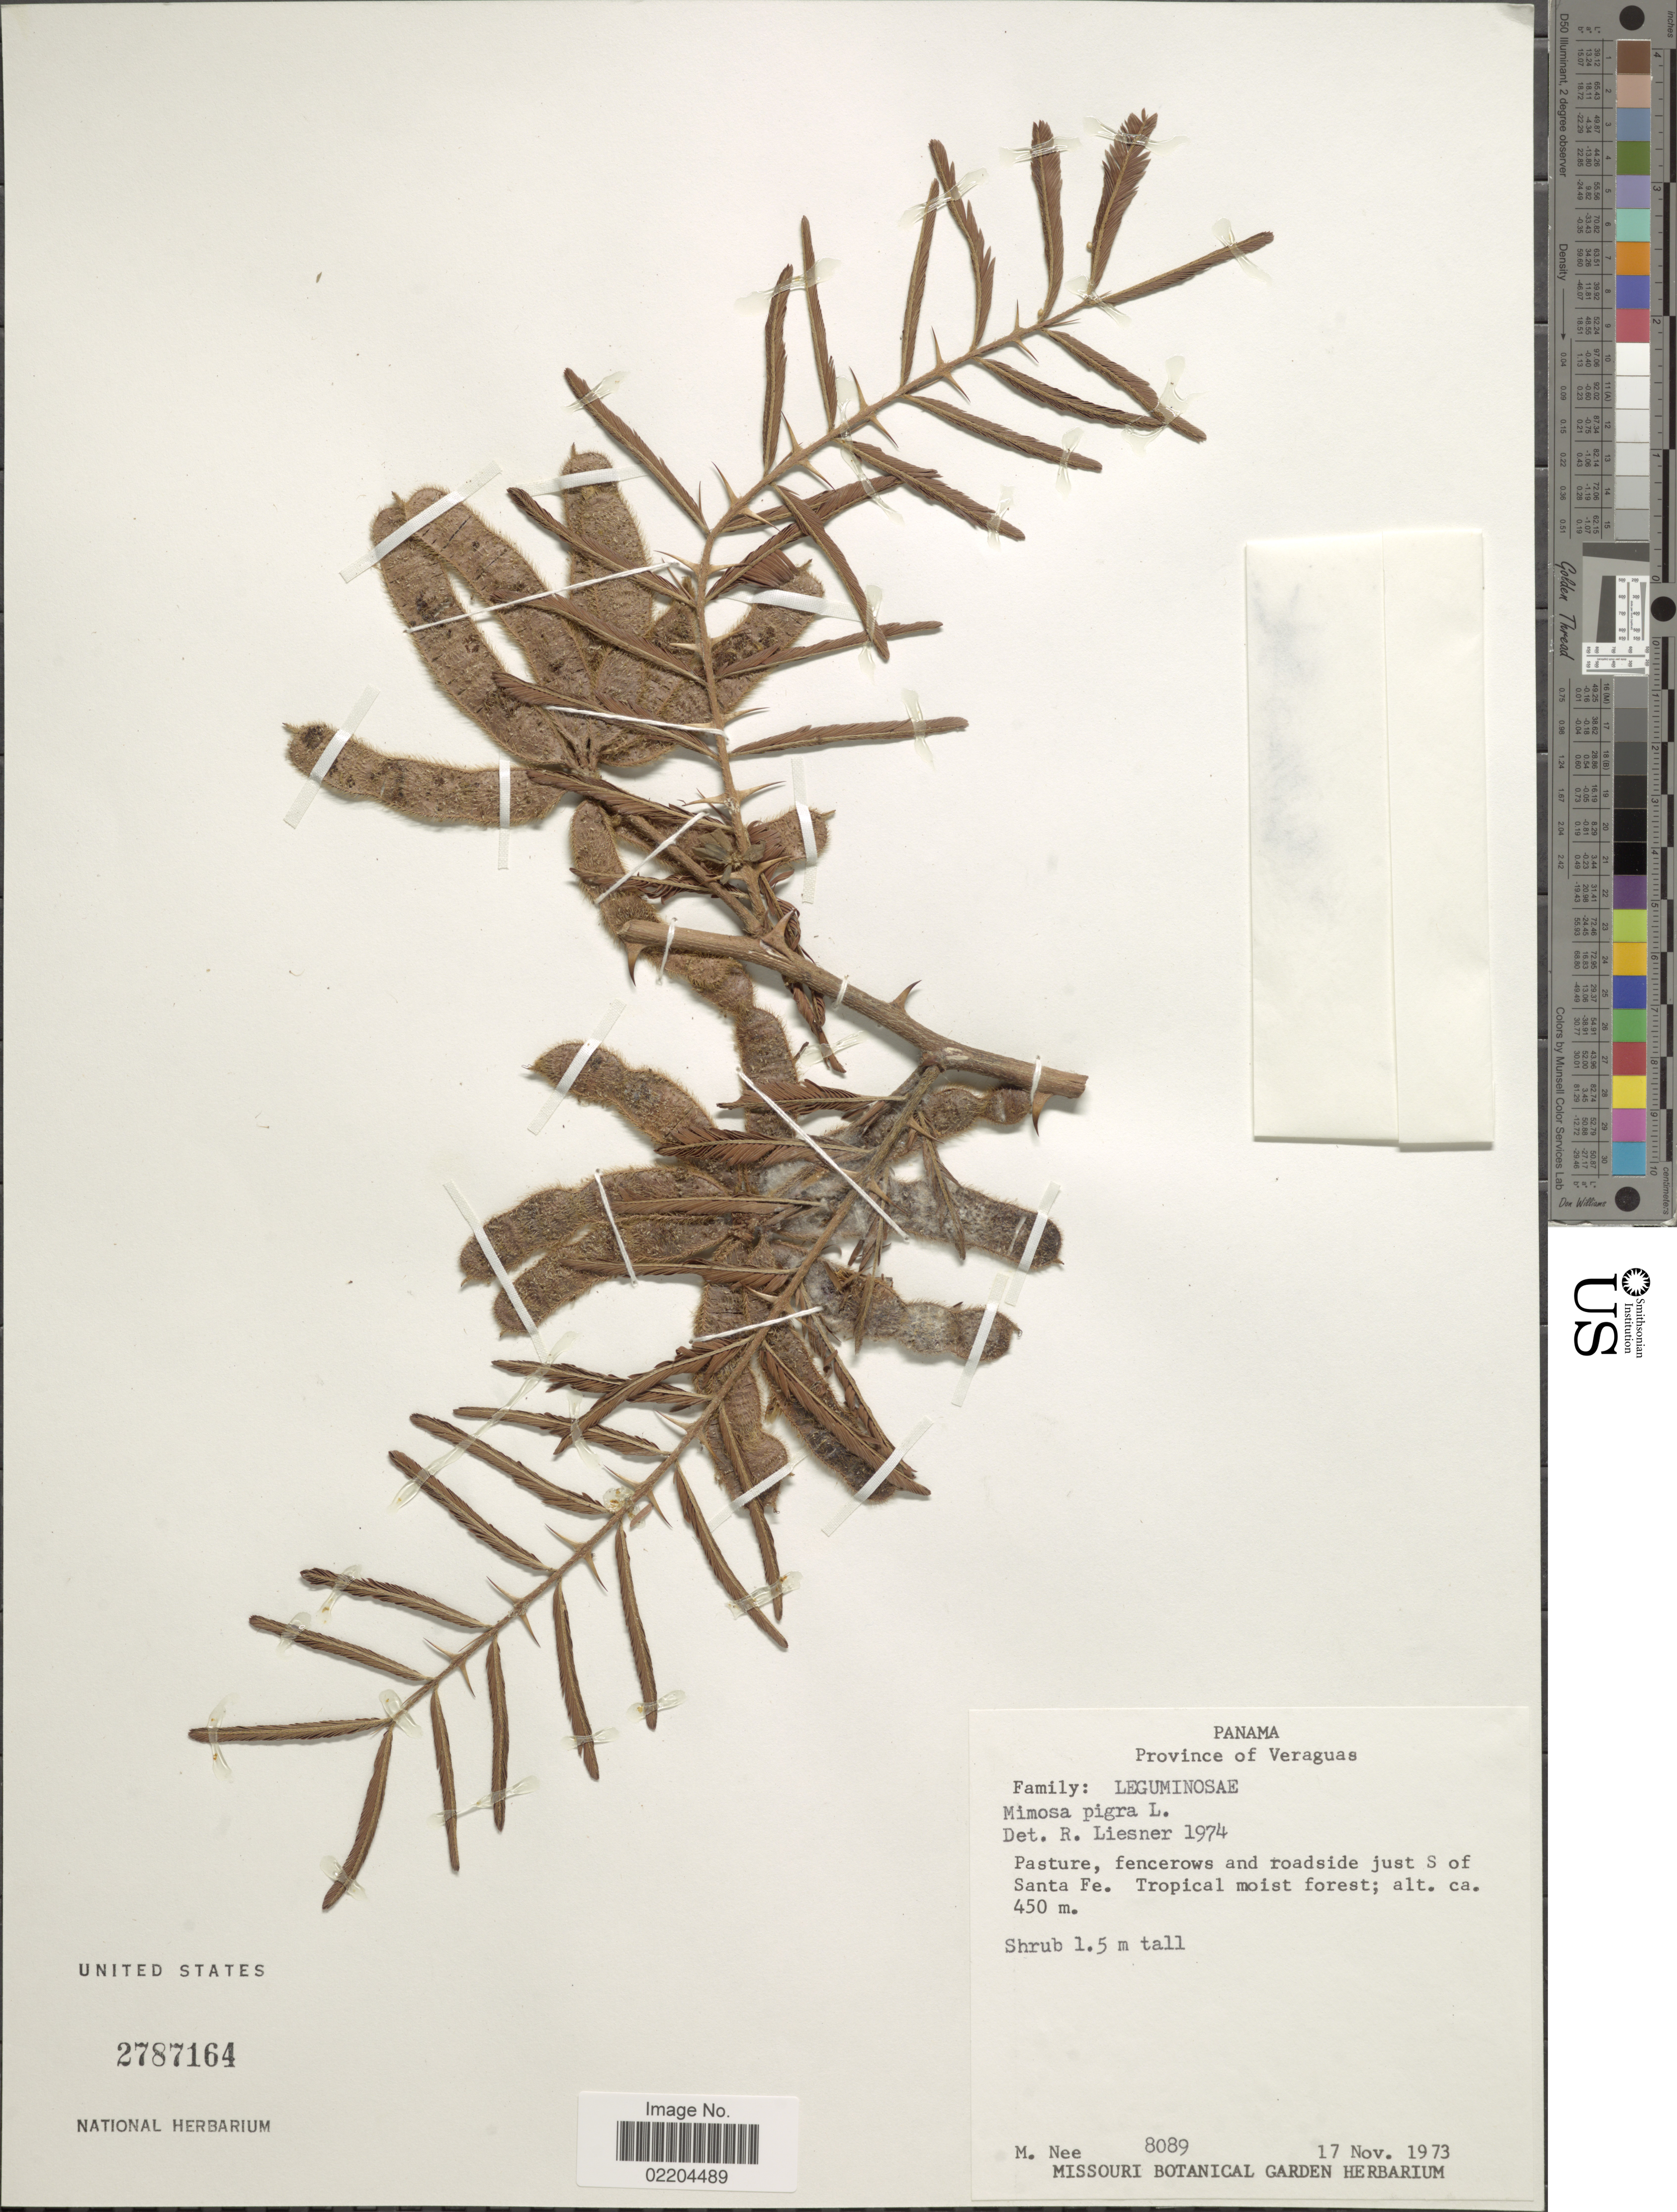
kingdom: Plantae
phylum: Tracheophyta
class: Magnoliopsida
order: Fabales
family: Fabaceae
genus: Mimosa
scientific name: Mimosa pigra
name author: L.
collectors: M. Nee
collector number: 8089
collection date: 1973-11-17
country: Panama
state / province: Veraguas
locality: just S of Santa Fe.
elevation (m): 450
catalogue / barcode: US 2787164